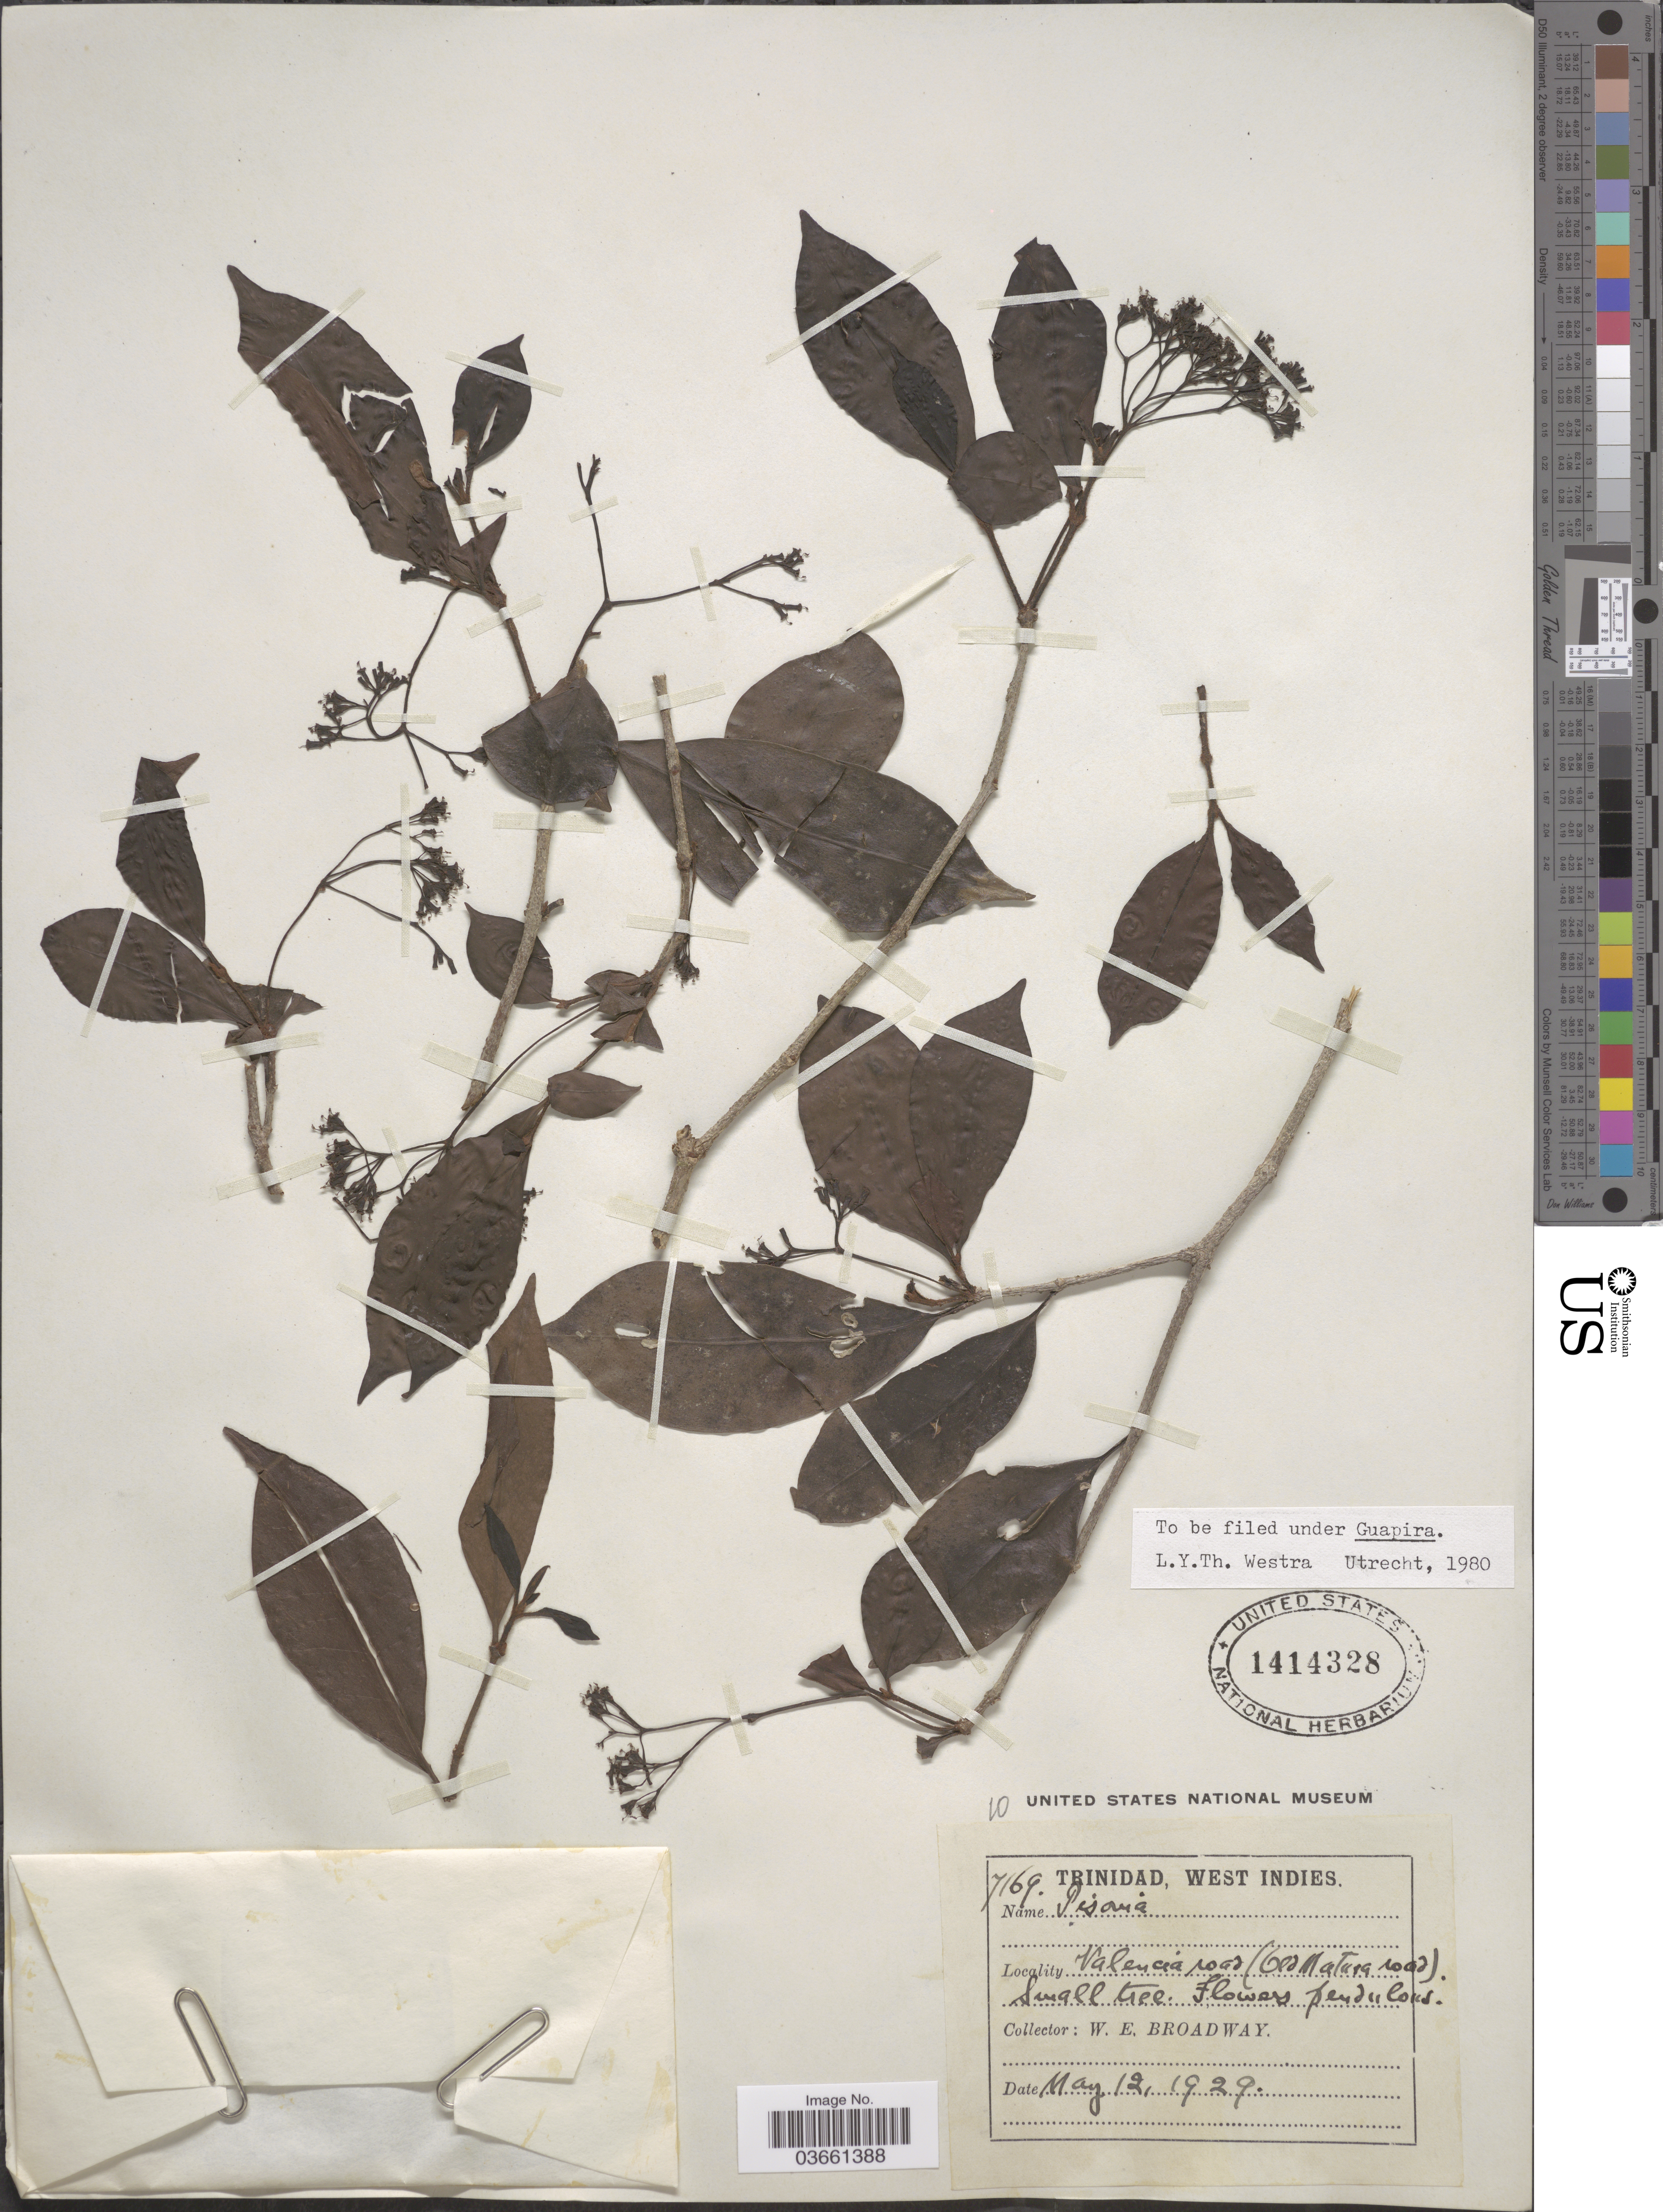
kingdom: Plantae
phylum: Tracheophyta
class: Magnoliopsida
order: Caryophyllales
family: Nyctaginaceae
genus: Guapira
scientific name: Guapira sp.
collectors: W. E. Broadway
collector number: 7169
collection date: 1929-05-12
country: Trinidad and Tobago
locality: Trinidad, West Indies. Valencia road (Old Matura road).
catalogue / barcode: US 1414328